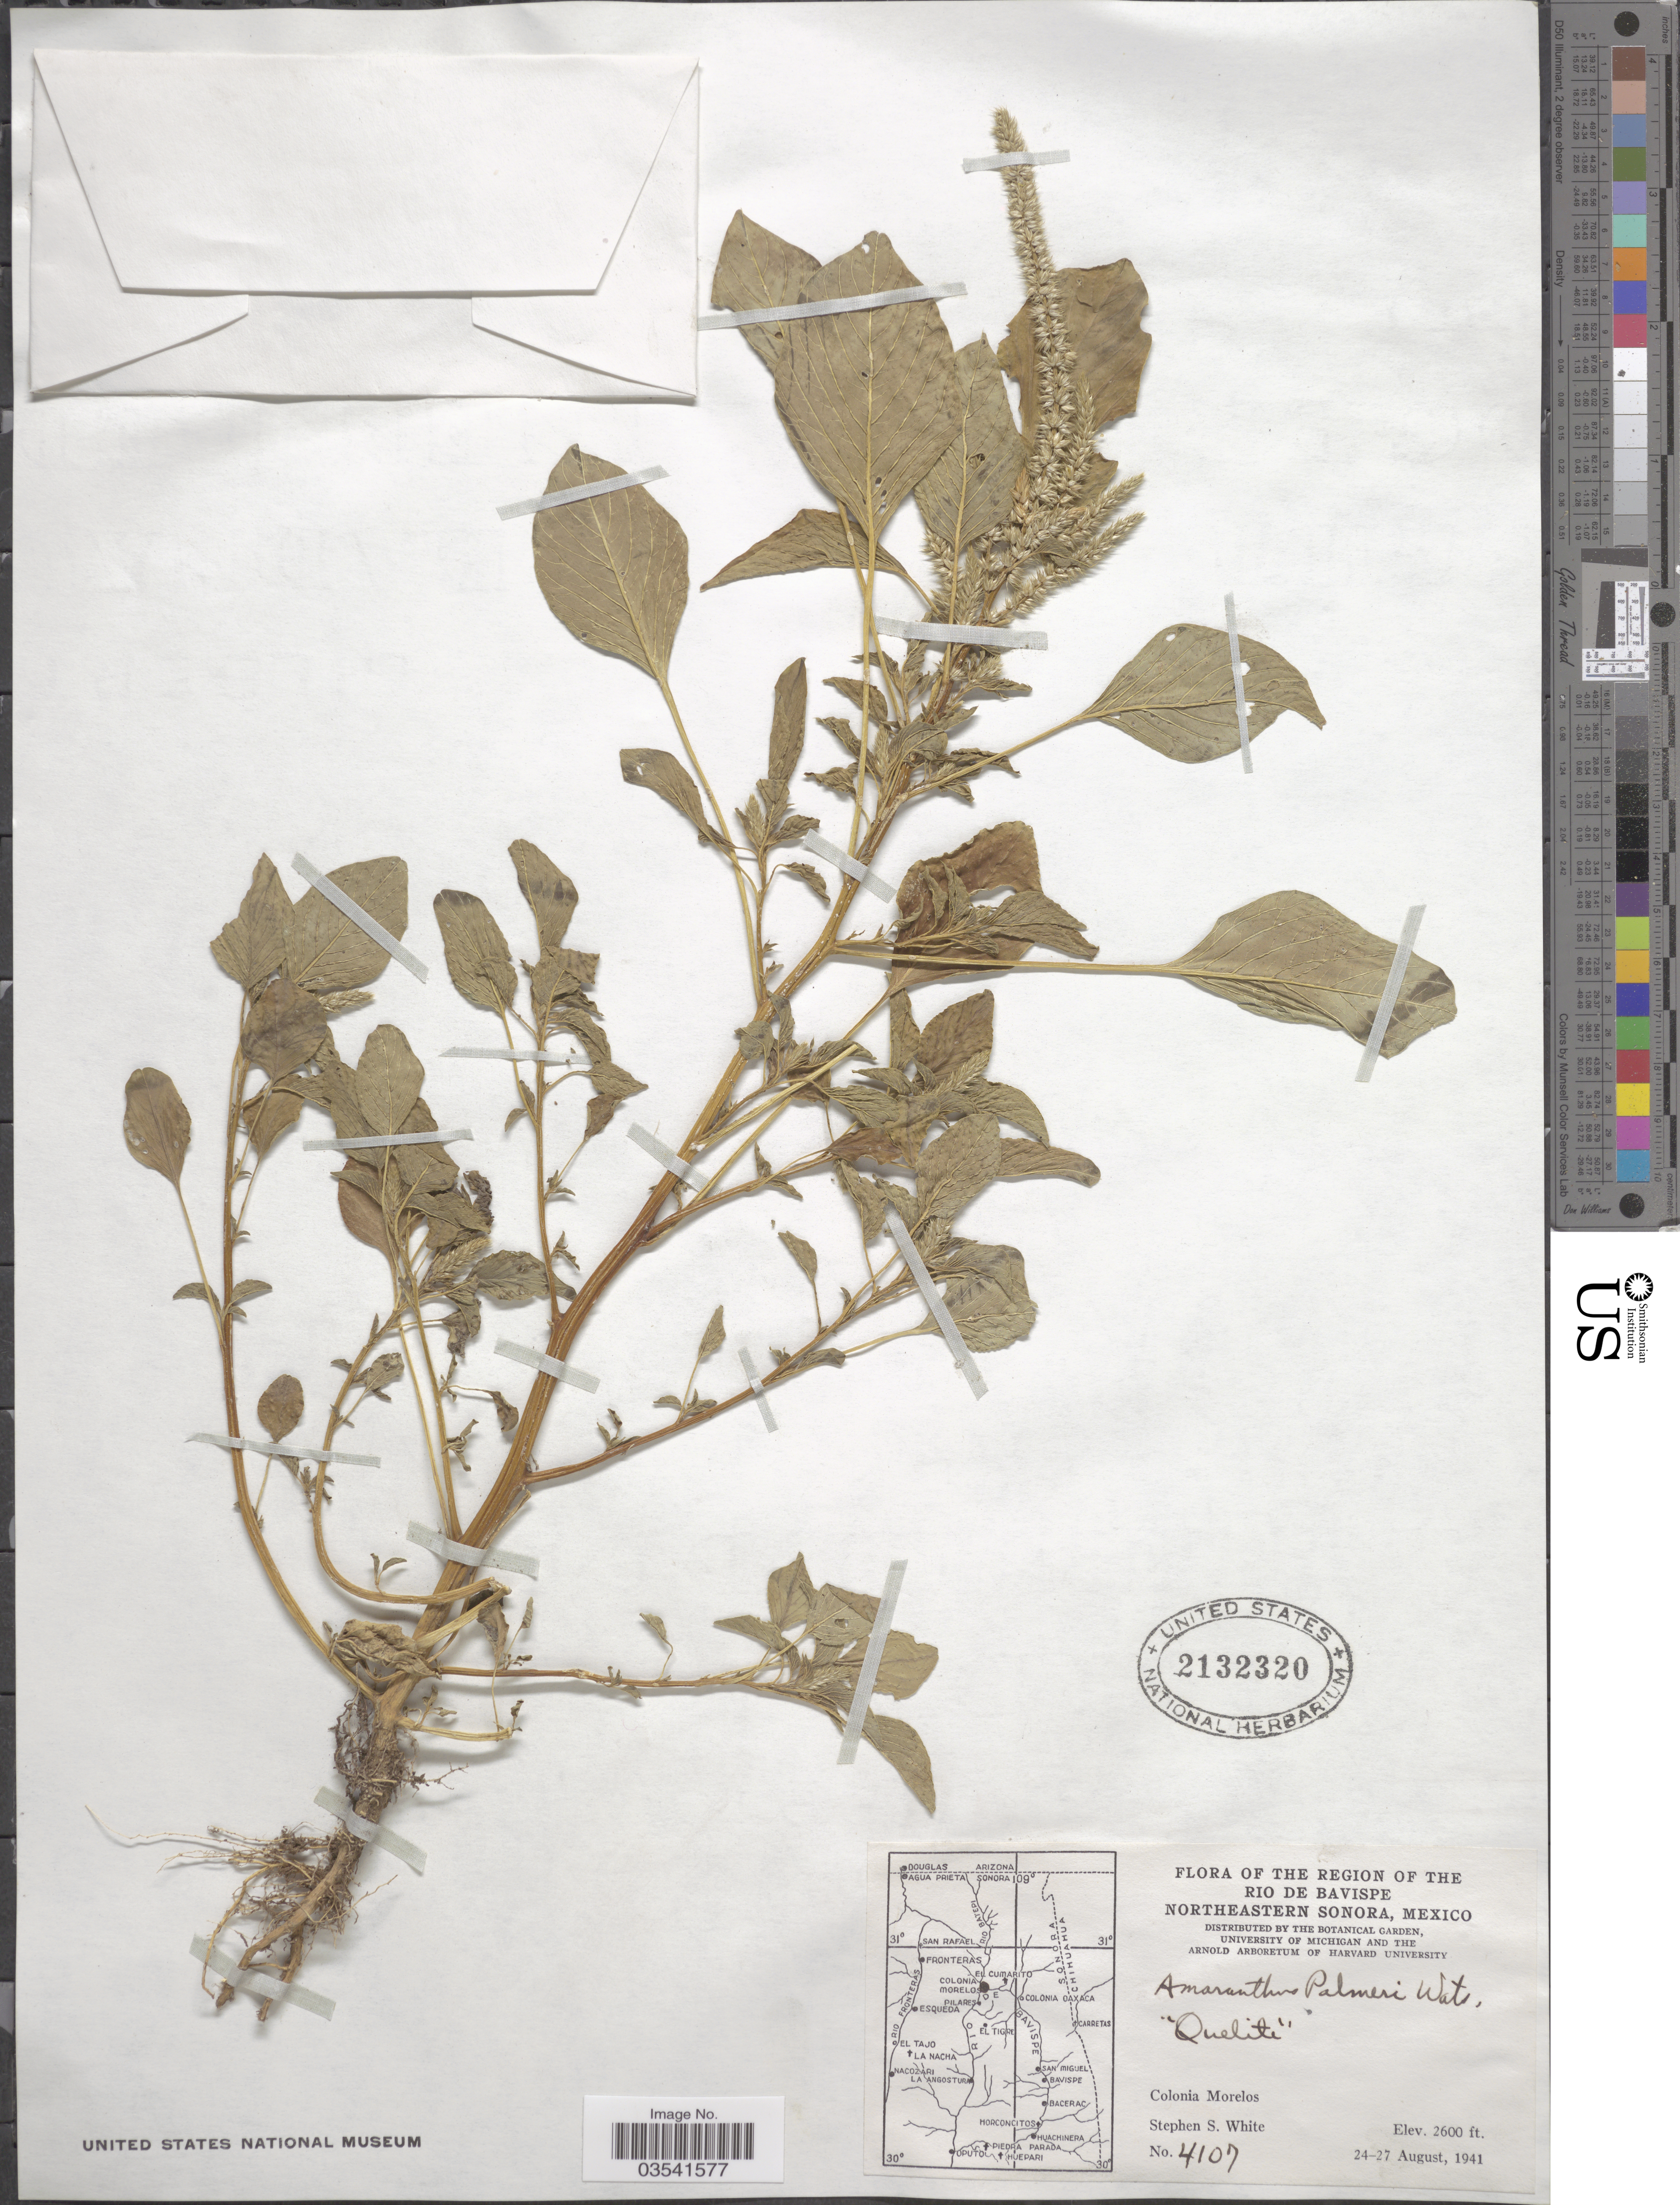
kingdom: Plantae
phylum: Tracheophyta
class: Magnoliopsida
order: Caryophyllales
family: Amaranthaceae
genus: Amaranthus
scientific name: Amaranthus palmeri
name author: S. Watson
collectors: S. S. White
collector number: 4107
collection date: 1941-08-24/1941-08-27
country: Mexico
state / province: Sonora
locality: Region of the Rio de Bavispe. Northeastern Sonora. Colonia Morelos.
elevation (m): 792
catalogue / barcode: US 2132320